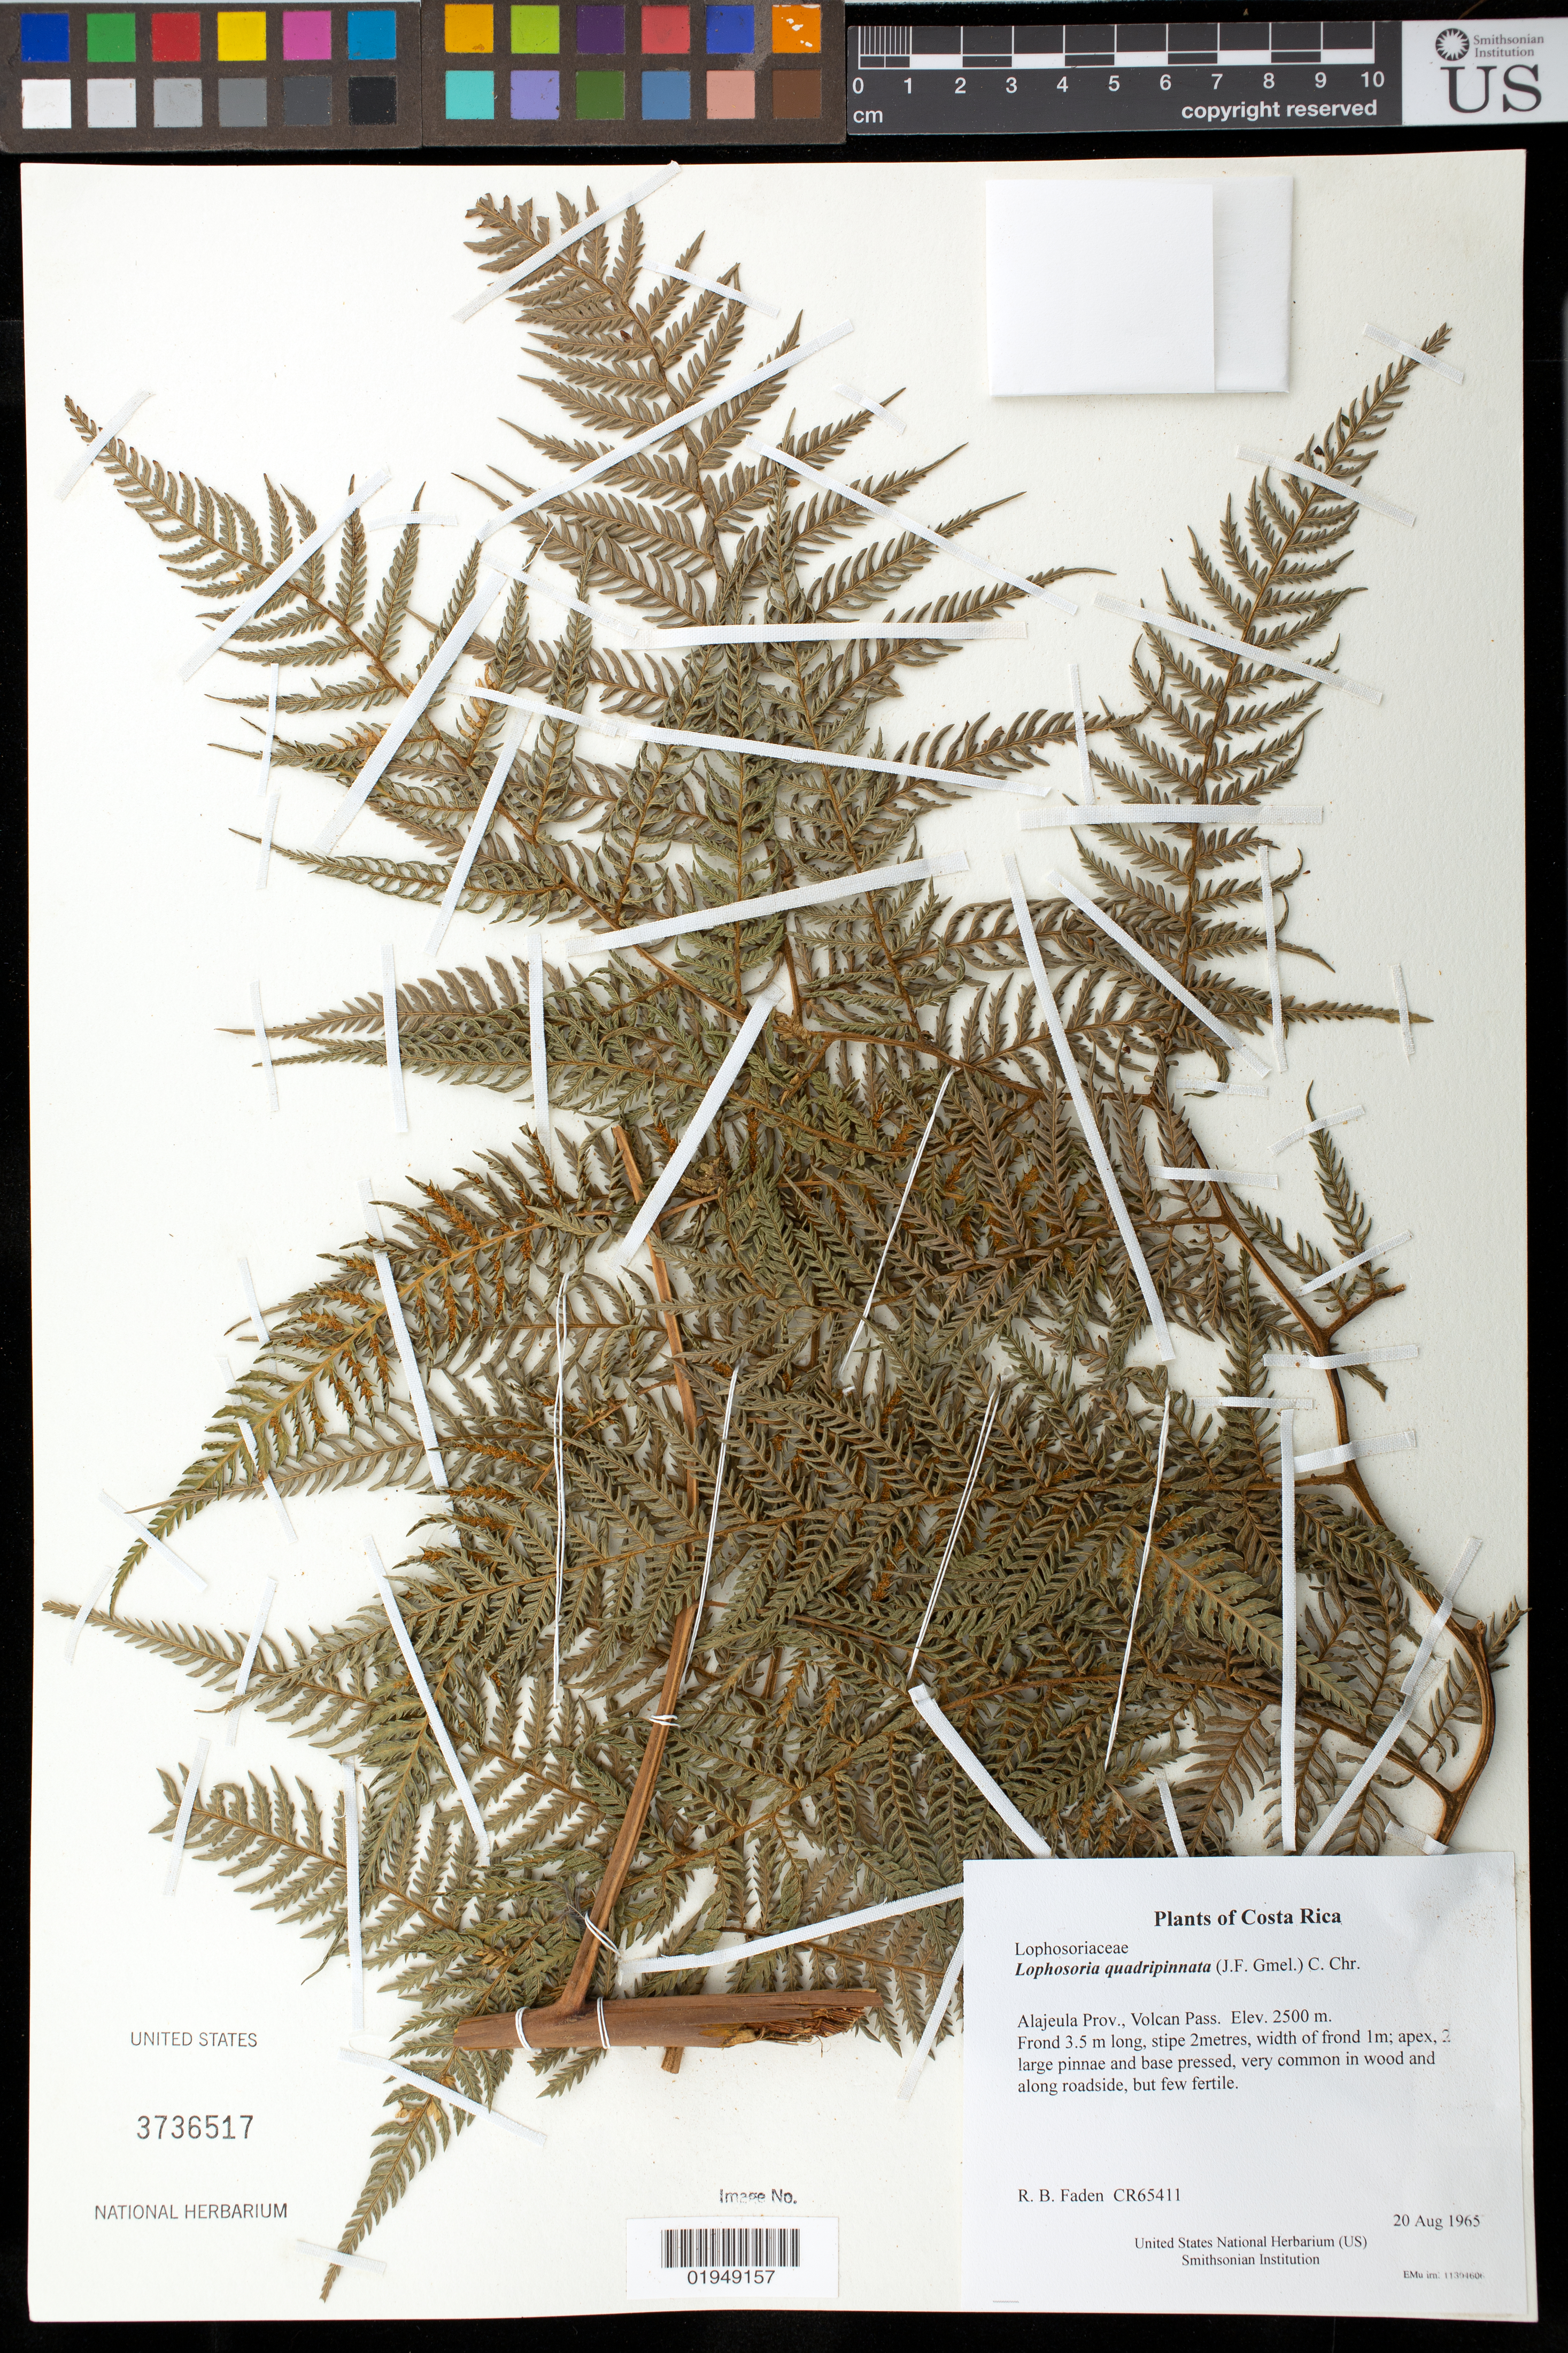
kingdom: Plantae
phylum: Tracheophyta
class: Polypodiopsida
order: Cyatheales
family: Dicksoniaceae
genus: Lophosoria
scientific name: Lophosoria quadripinnata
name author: (J.F. Gmel.) C. Chr.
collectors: R. B. Faden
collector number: CR65411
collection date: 1965-08-20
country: Costa Rica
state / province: Alajuela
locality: Volcan Pass.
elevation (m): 2500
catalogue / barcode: US 3736517